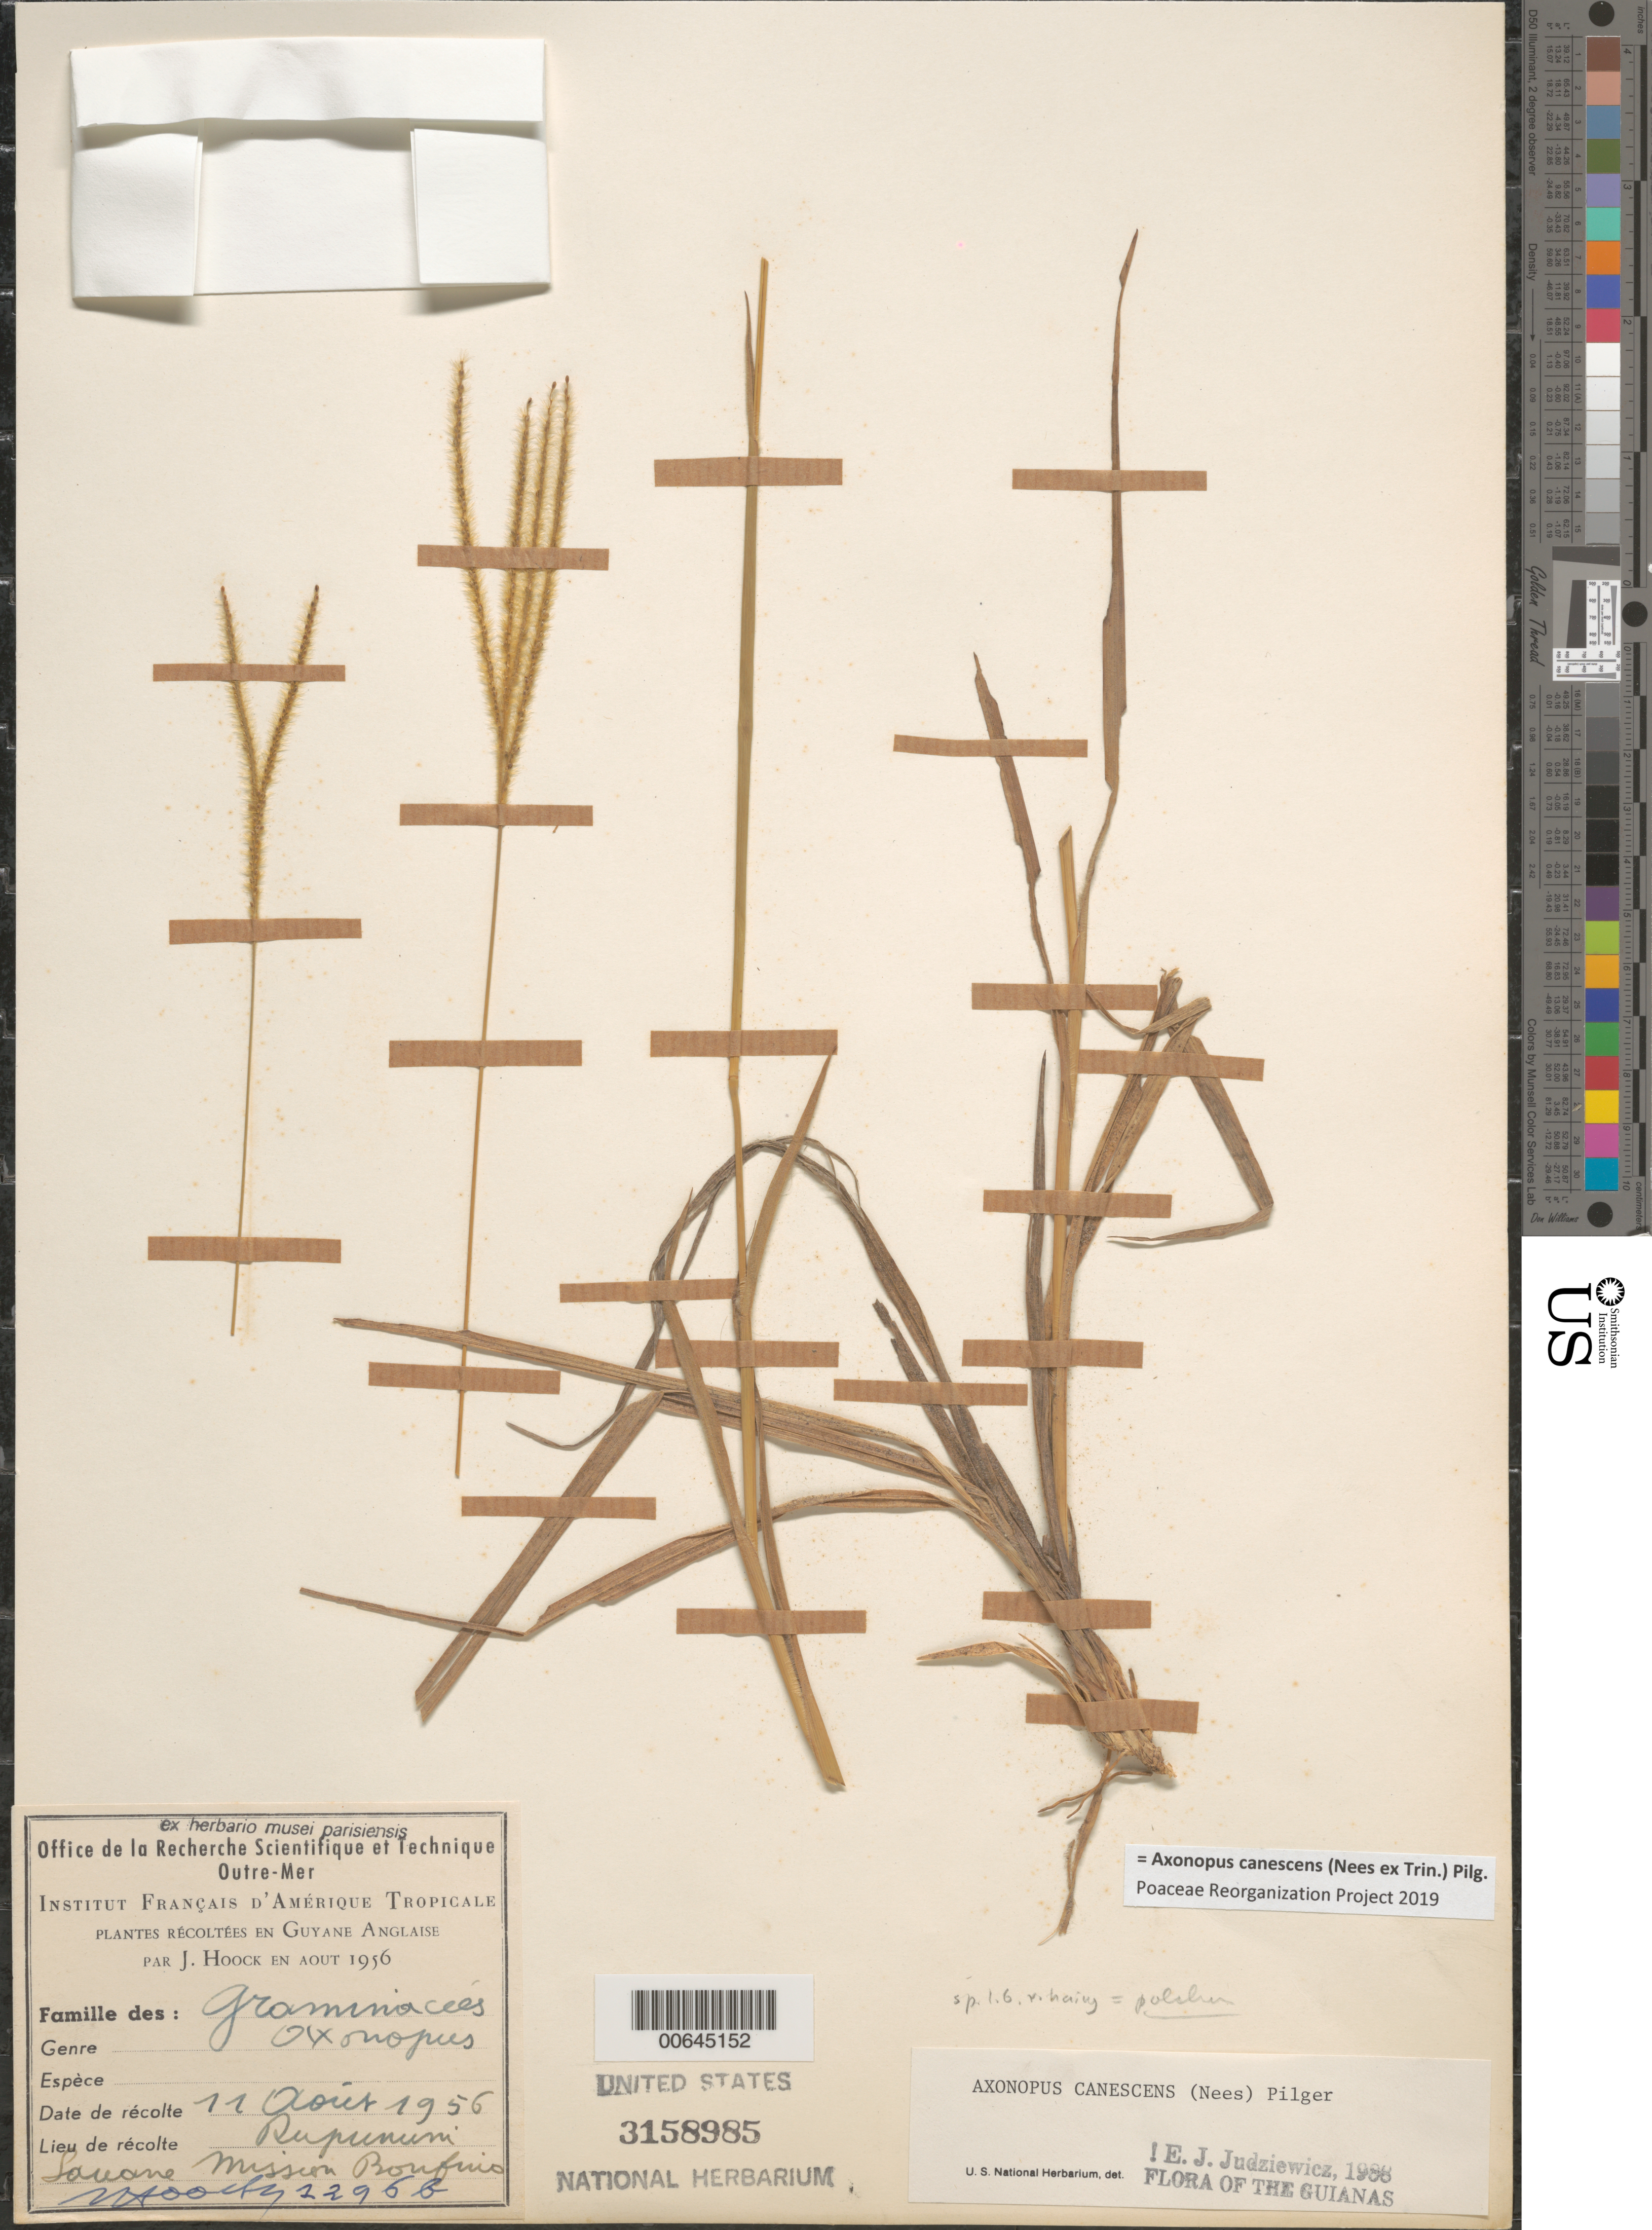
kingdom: Plantae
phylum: Tracheophyta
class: Liliopsida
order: Poales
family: Poaceae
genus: Axonopus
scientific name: Axonopus canescens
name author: (Nees ex Trin.) Pilg.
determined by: Judziewicz, E. J.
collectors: J. Hoock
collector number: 1296 b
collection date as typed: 11-Aug-56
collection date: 1956-08-11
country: Guyana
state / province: U. Takutu-U. Essequibo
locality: Rupununi, Savane Mission Bonfino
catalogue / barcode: US 3158985